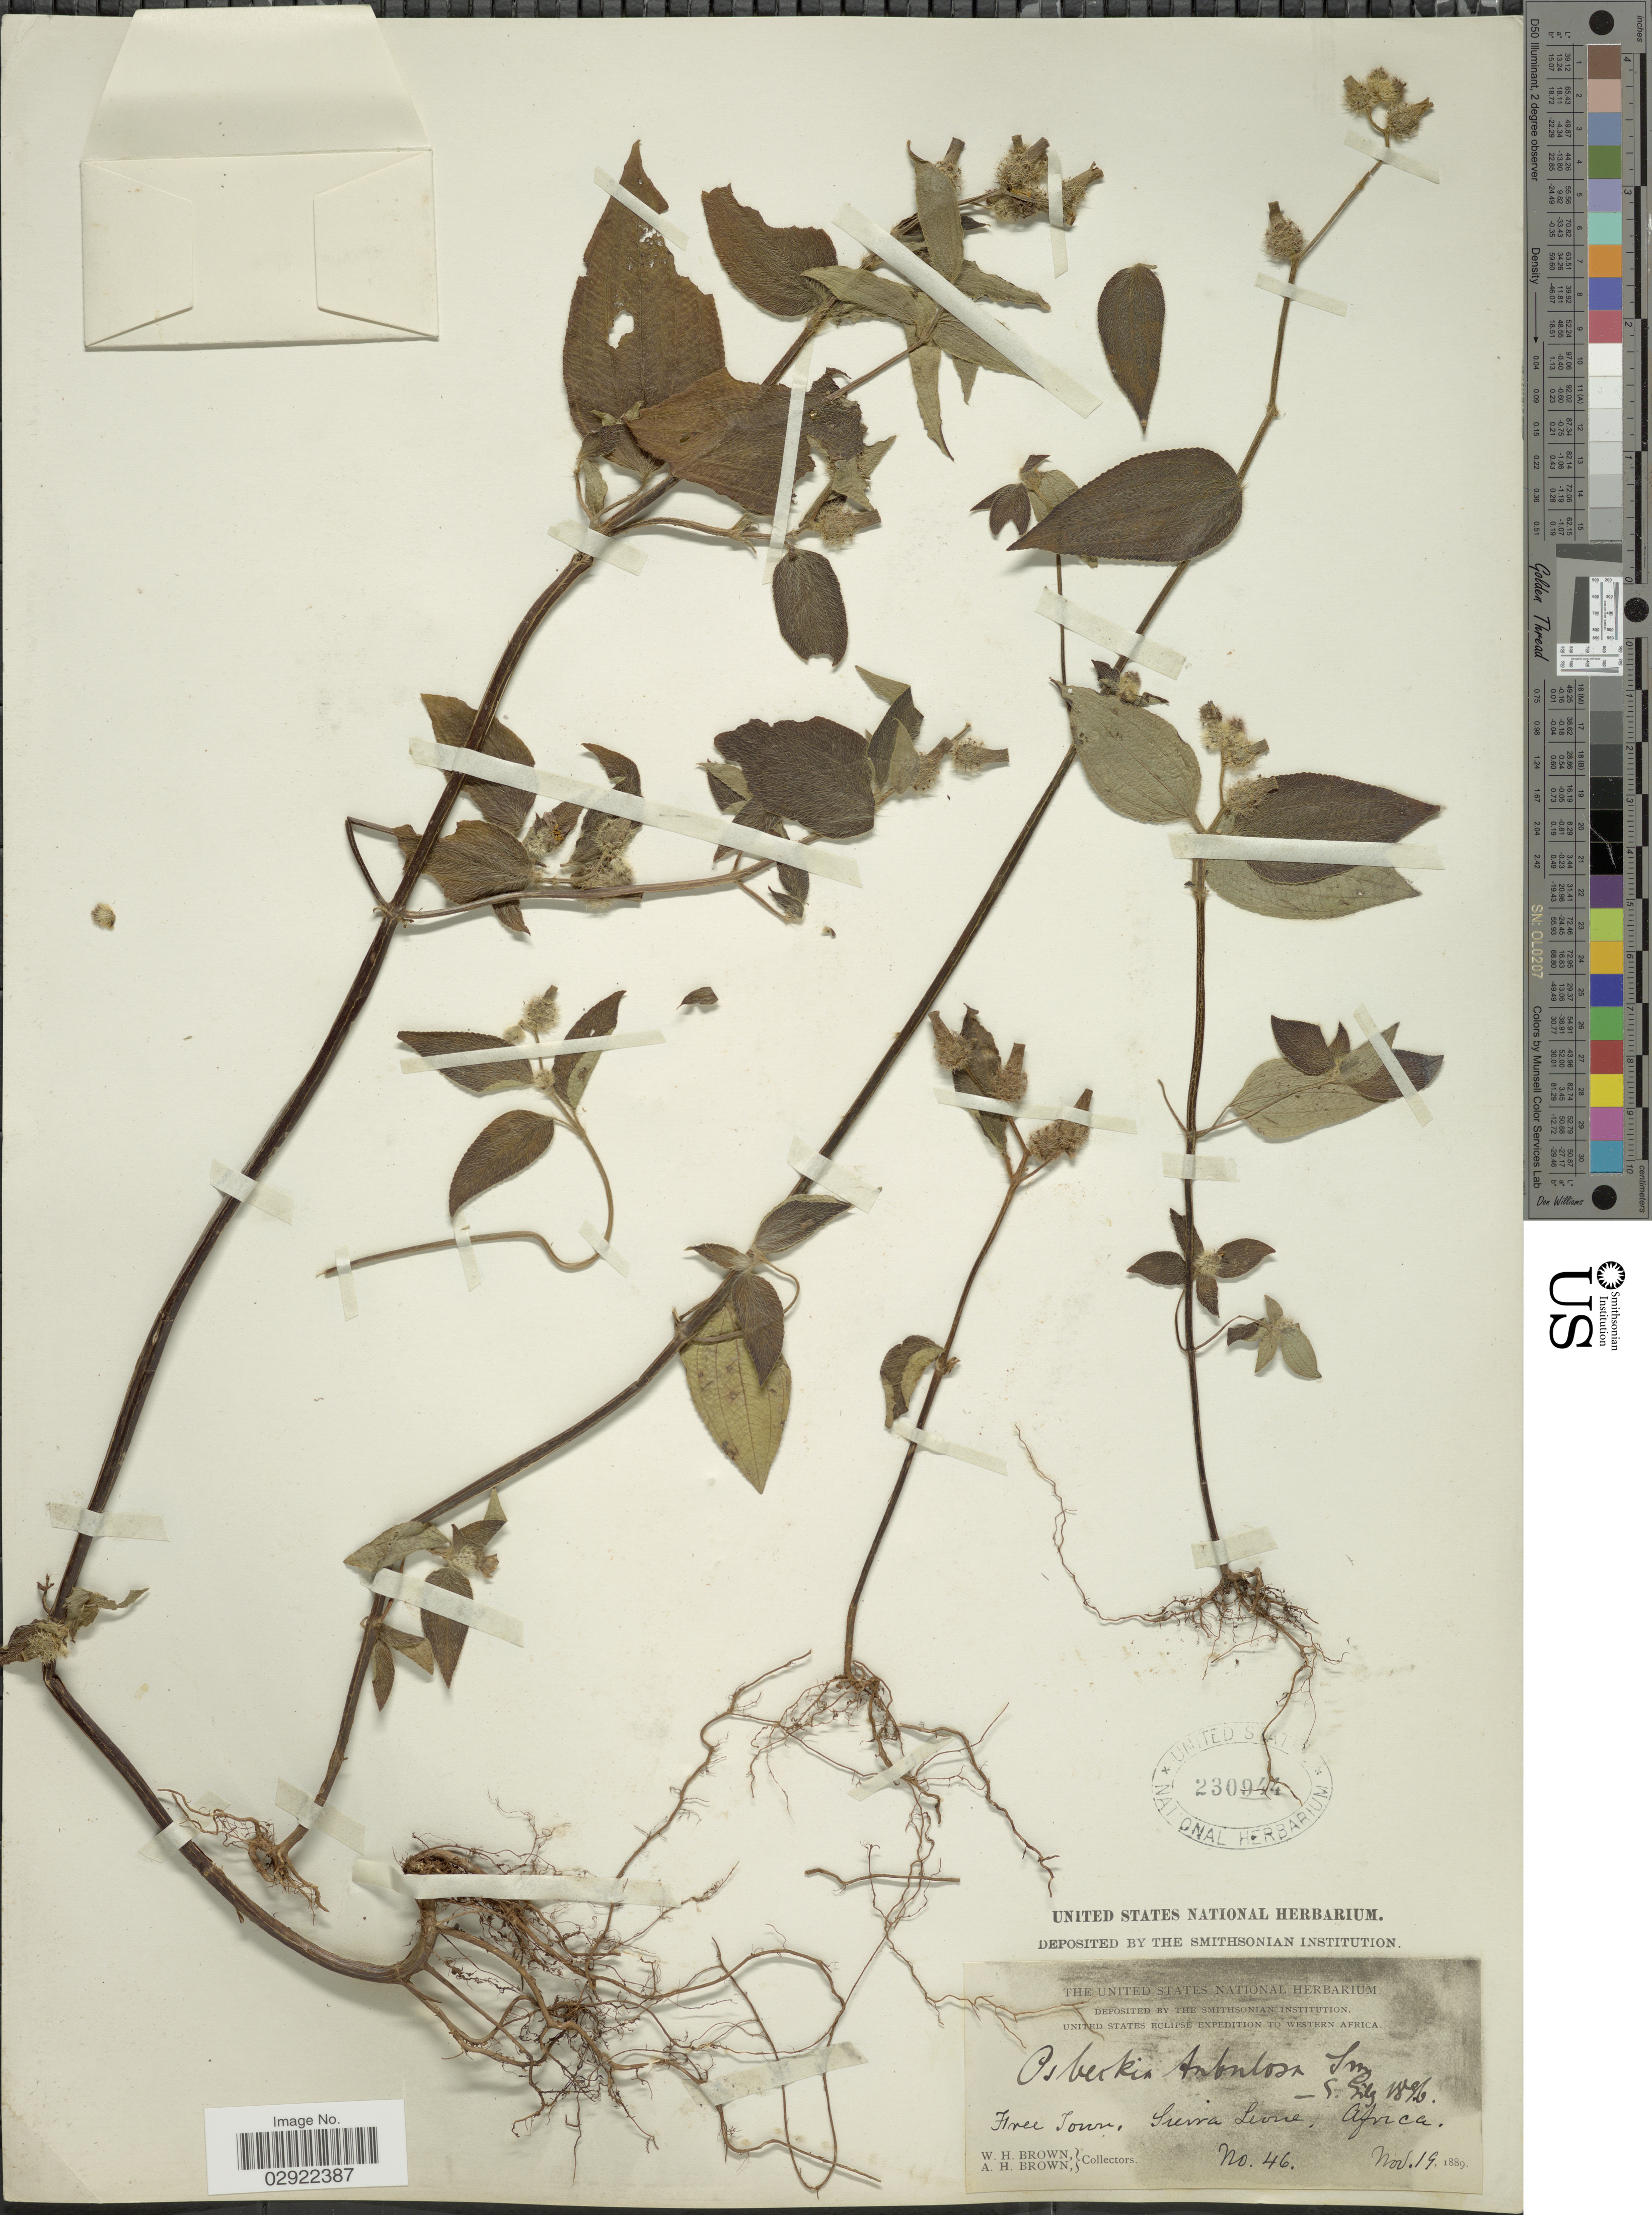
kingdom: Plantae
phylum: Tracheophyta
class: Magnoliopsida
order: Myrtales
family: Melastomataceae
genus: Derosiphia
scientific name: Derosiphia tubulosa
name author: (Sm.) Raf.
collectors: W. H. Brown & A. H. Brown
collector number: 46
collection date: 1889-11-19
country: Sierra Leone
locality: Free Town.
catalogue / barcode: US 230944